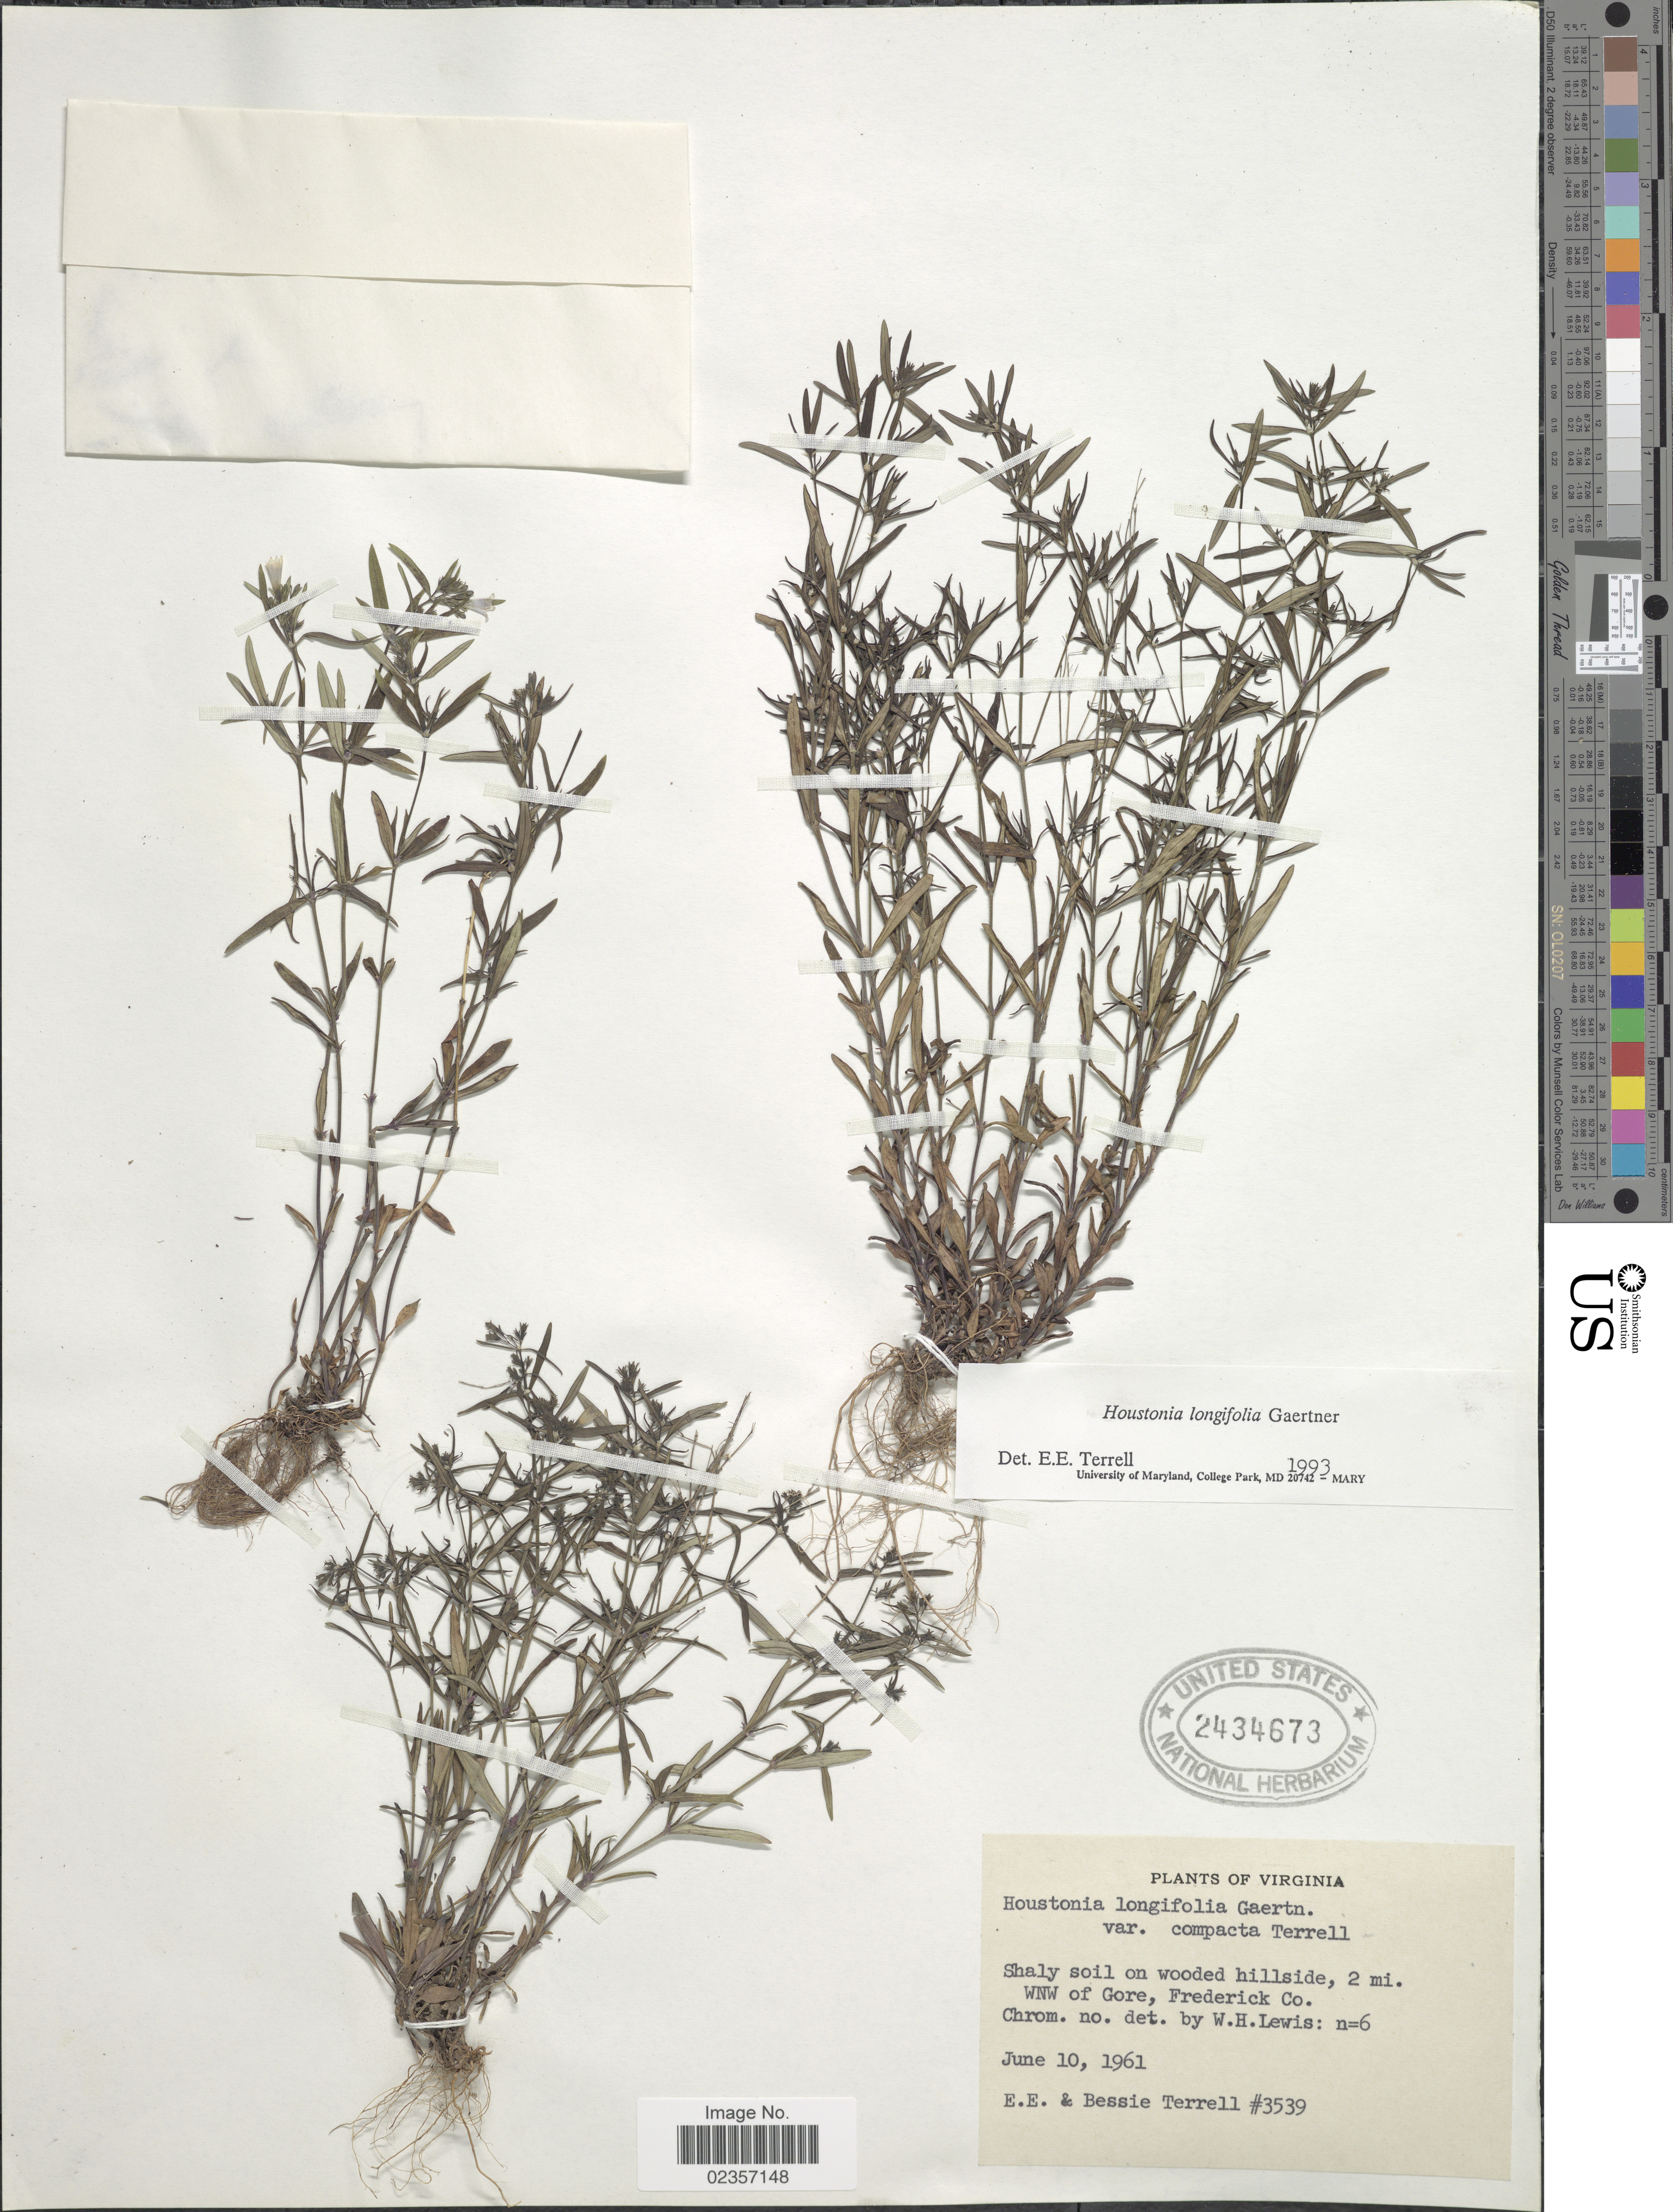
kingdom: Plantae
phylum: Tracheophyta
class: Magnoliopsida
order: Gentianales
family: Rubiaceae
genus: Houstonia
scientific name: Houstonia longifolia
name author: Gaertn.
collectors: E. E. Terrell & B. Terrell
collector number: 3539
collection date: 1961-06-10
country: United States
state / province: Virginia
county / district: Frederick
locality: Shaly soil on wooded hillside, 2 mi. WNW of Gore, Frederick Co.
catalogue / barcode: US 2434673